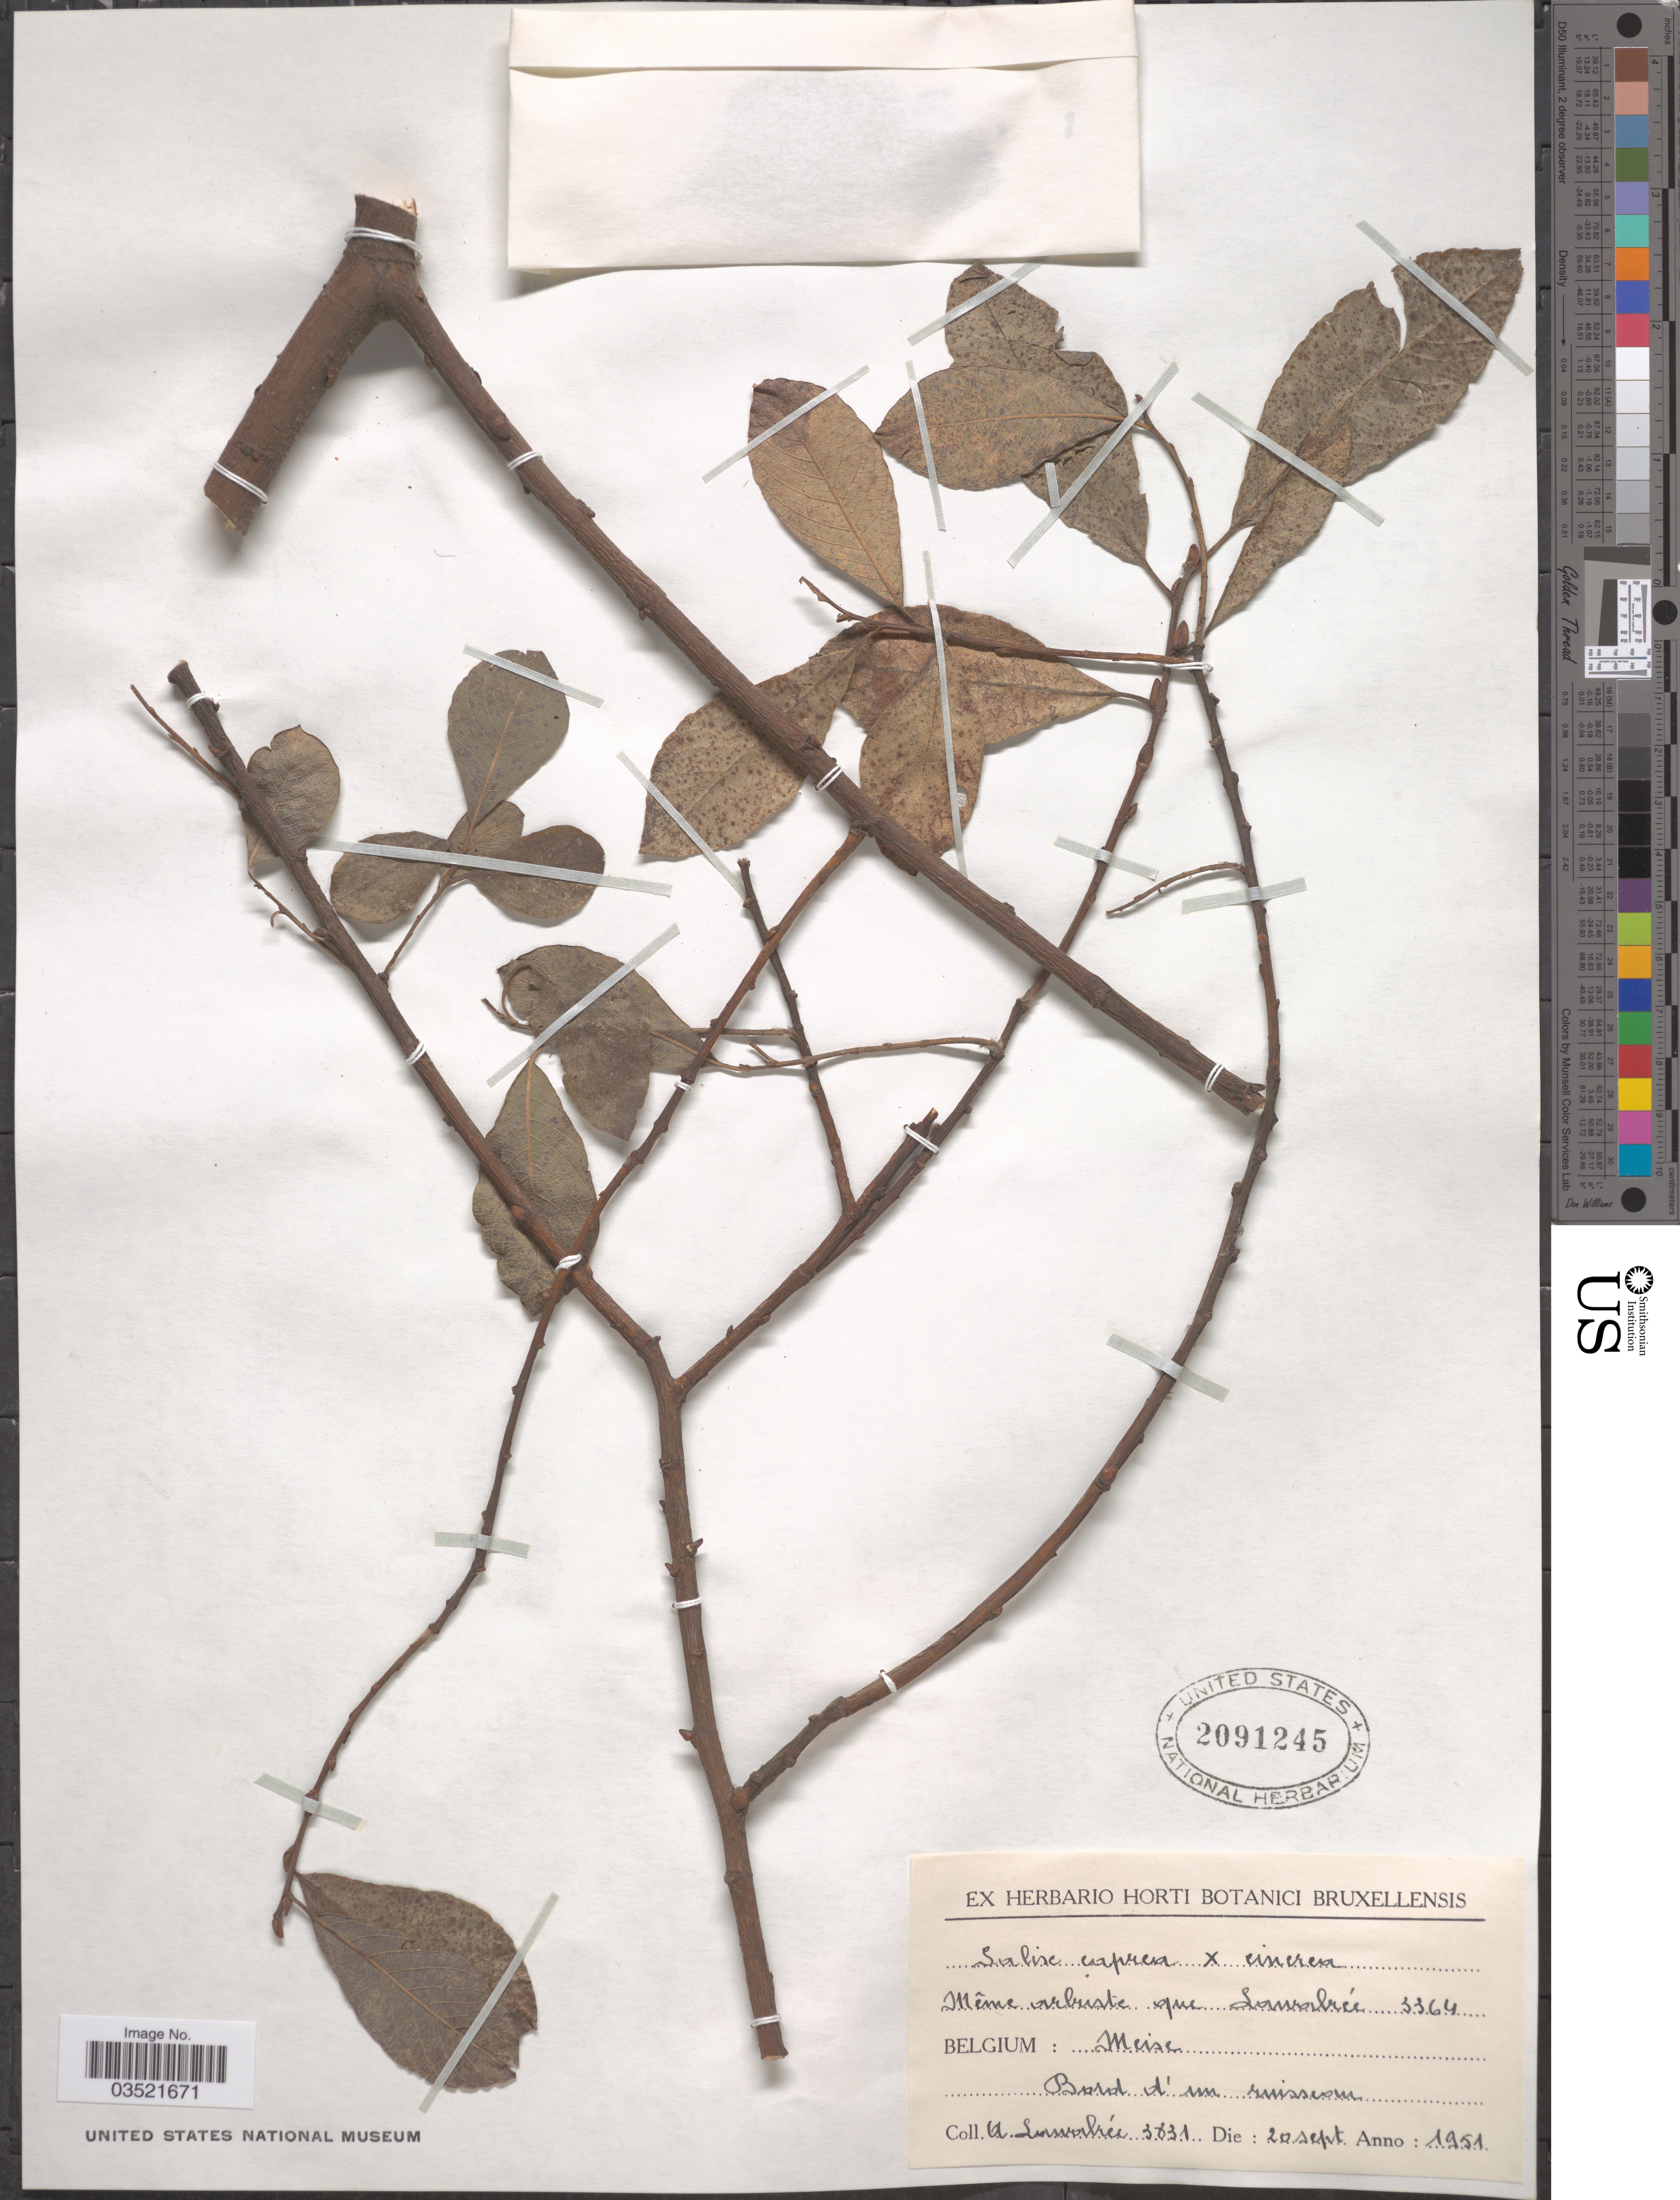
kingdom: Plantae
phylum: Tracheophyta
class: Magnoliopsida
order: Malpighiales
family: Salicaceae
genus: Salix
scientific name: Salix caprea x S. cinerea L.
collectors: A. G. Lawalrée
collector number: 3631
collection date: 1951-09-20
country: Belgium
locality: Meise. Bord d'un ruisseau.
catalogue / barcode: US 2091245